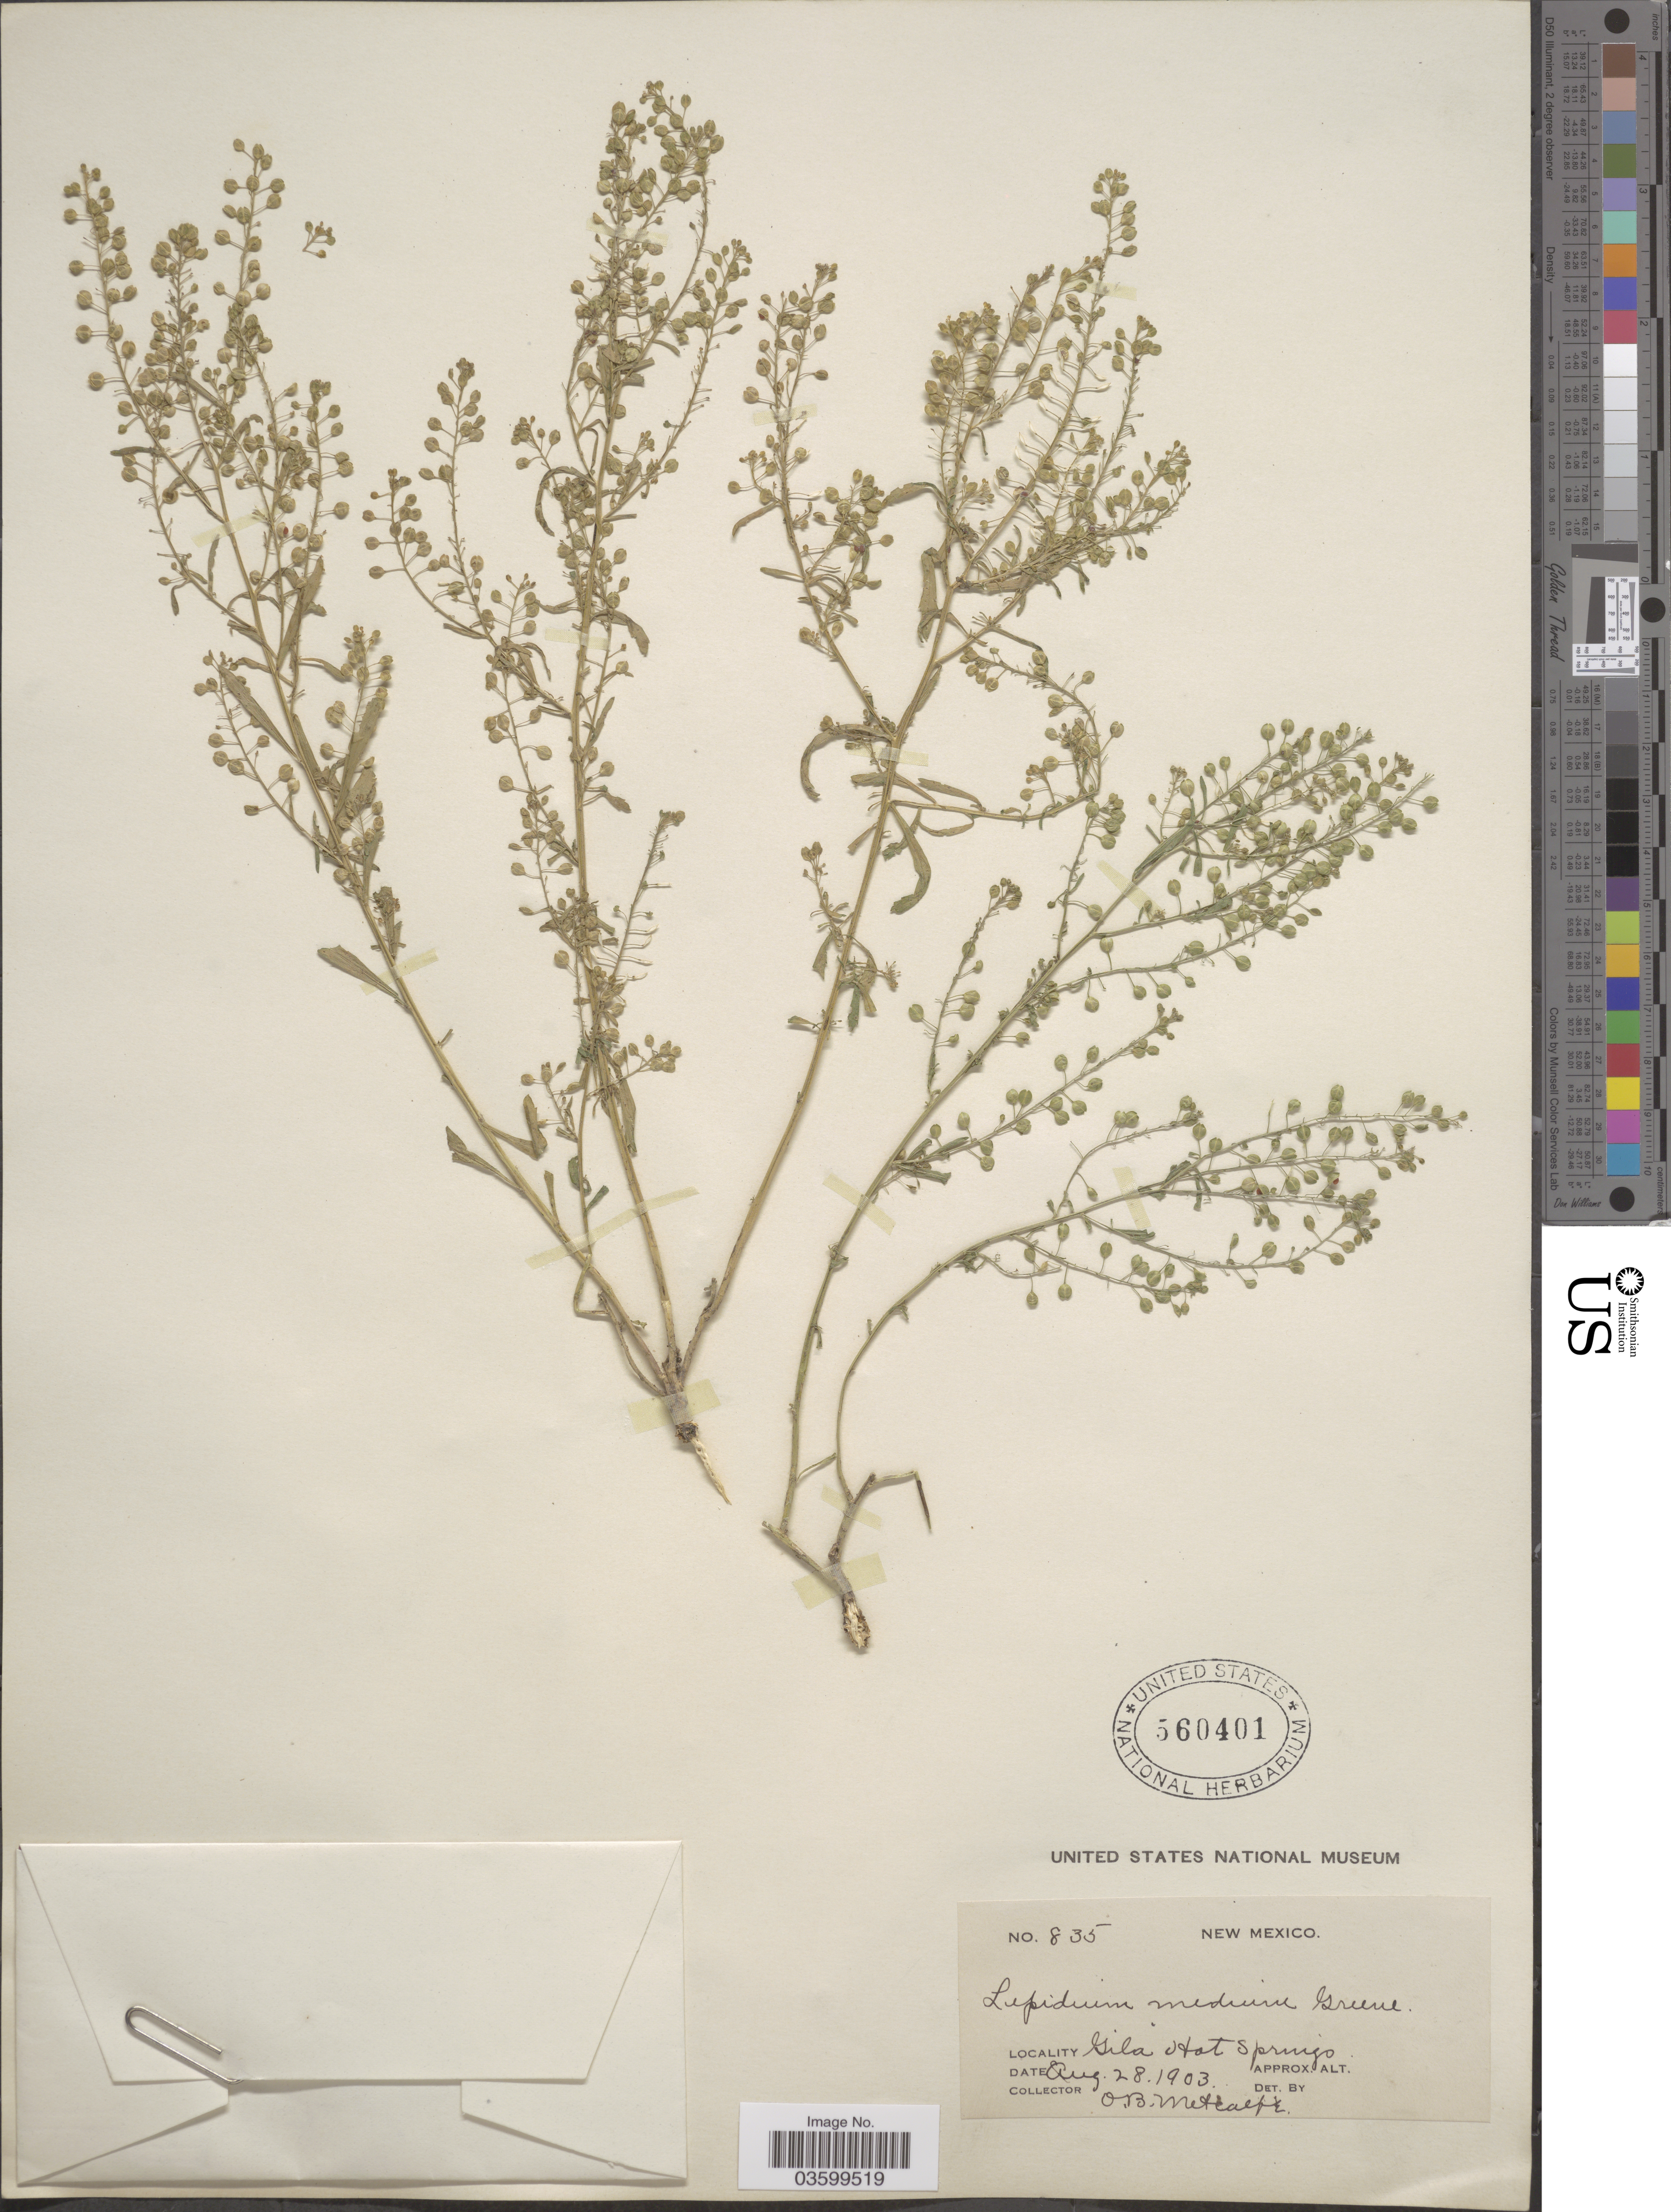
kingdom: Plantae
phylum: Tracheophyta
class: Magnoliopsida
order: Brassicales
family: Brassicaceae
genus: Lepidium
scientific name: Lepidium virginicum var. medium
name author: (Greene) C.L. Hitchc.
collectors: O. B. Metcalfe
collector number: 835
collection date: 1903-08-28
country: United States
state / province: New Mexico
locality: Gila Hot Springs.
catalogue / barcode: US 560401